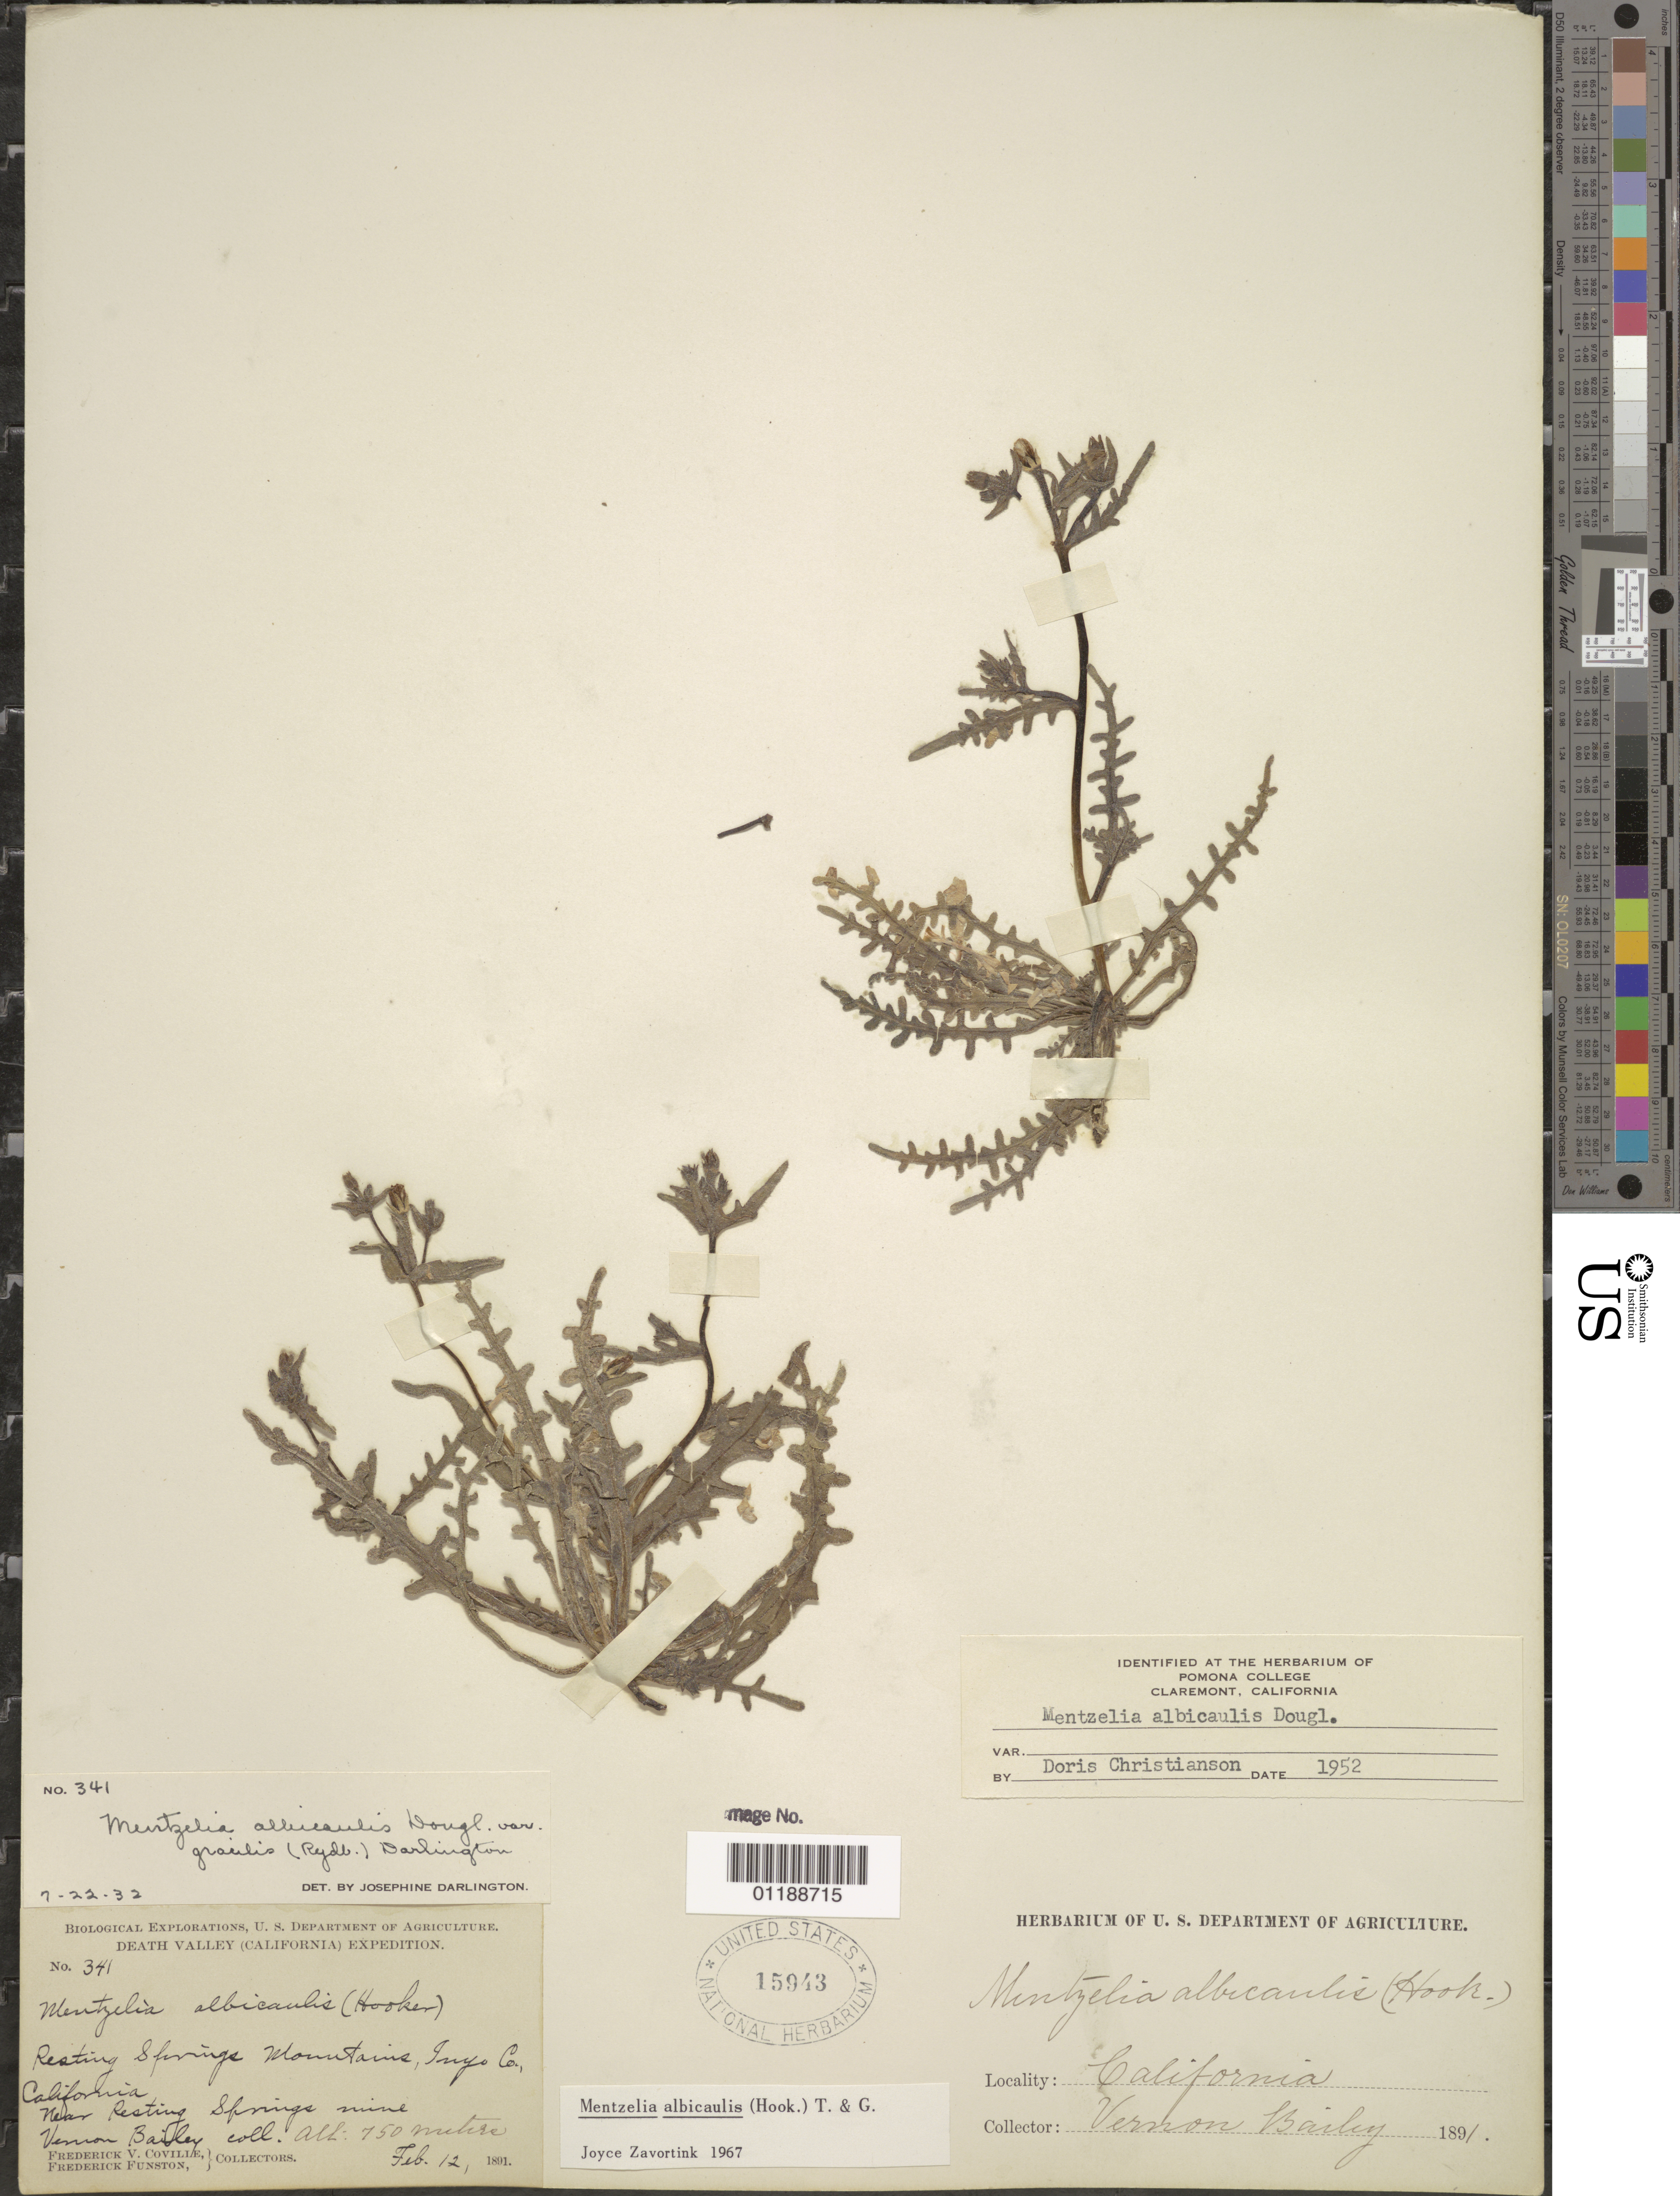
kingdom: Plantae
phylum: Tracheophyta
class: Magnoliopsida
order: Cornales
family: Loasaceae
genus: Mentzelia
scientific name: Mentzelia albicaulis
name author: (Douglas ex Hook.) Douglas ex Torr. & A. Gray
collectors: V. O. Bailey, F. V. Coville & F. Funston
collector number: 341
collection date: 1891-02-12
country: United States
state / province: California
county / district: Inyo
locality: Resting Springs Moutains, near Resting Springs mine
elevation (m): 750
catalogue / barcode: US 15943